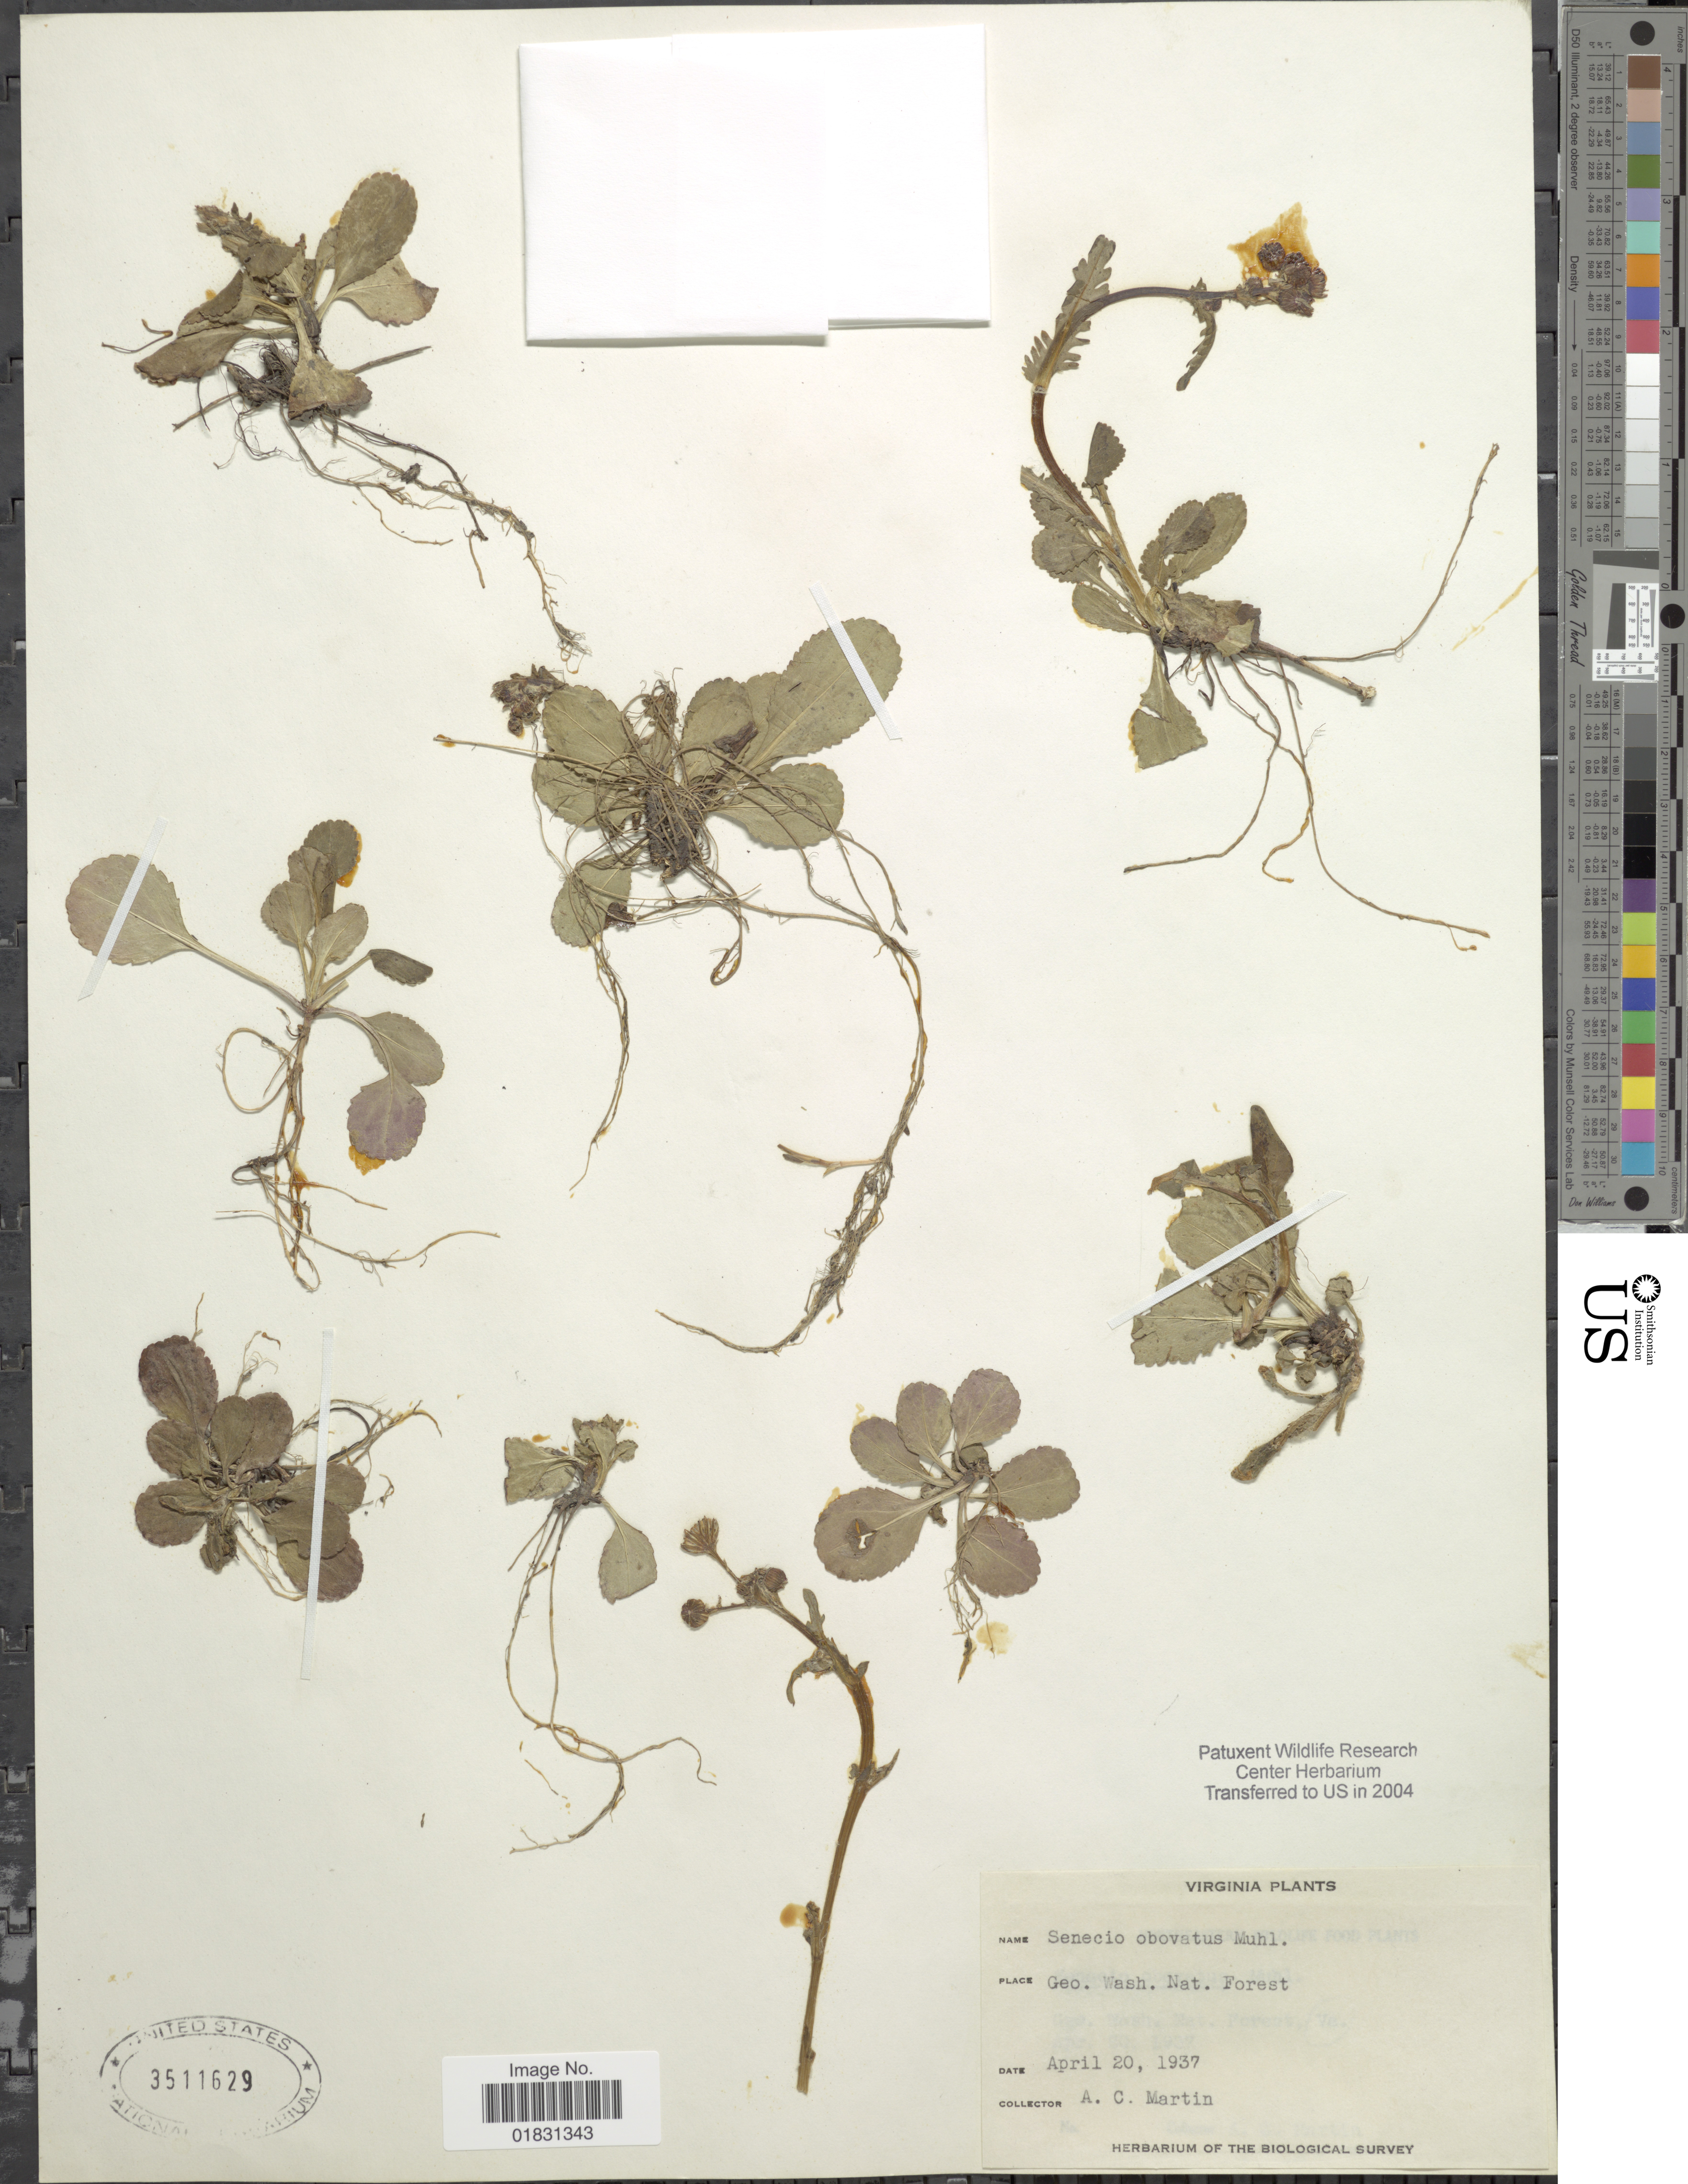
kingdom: Plantae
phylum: Tracheophyta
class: Magnoliopsida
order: Asterales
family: Asteraceae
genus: Packera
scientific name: Packera obovata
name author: (Muhl. ex Willd.) W.A. Weber & Á. Löve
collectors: A. C. Martin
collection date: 1937-04-20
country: United States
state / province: Virginia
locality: Geo. Wash. Nat Forest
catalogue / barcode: US 3511629